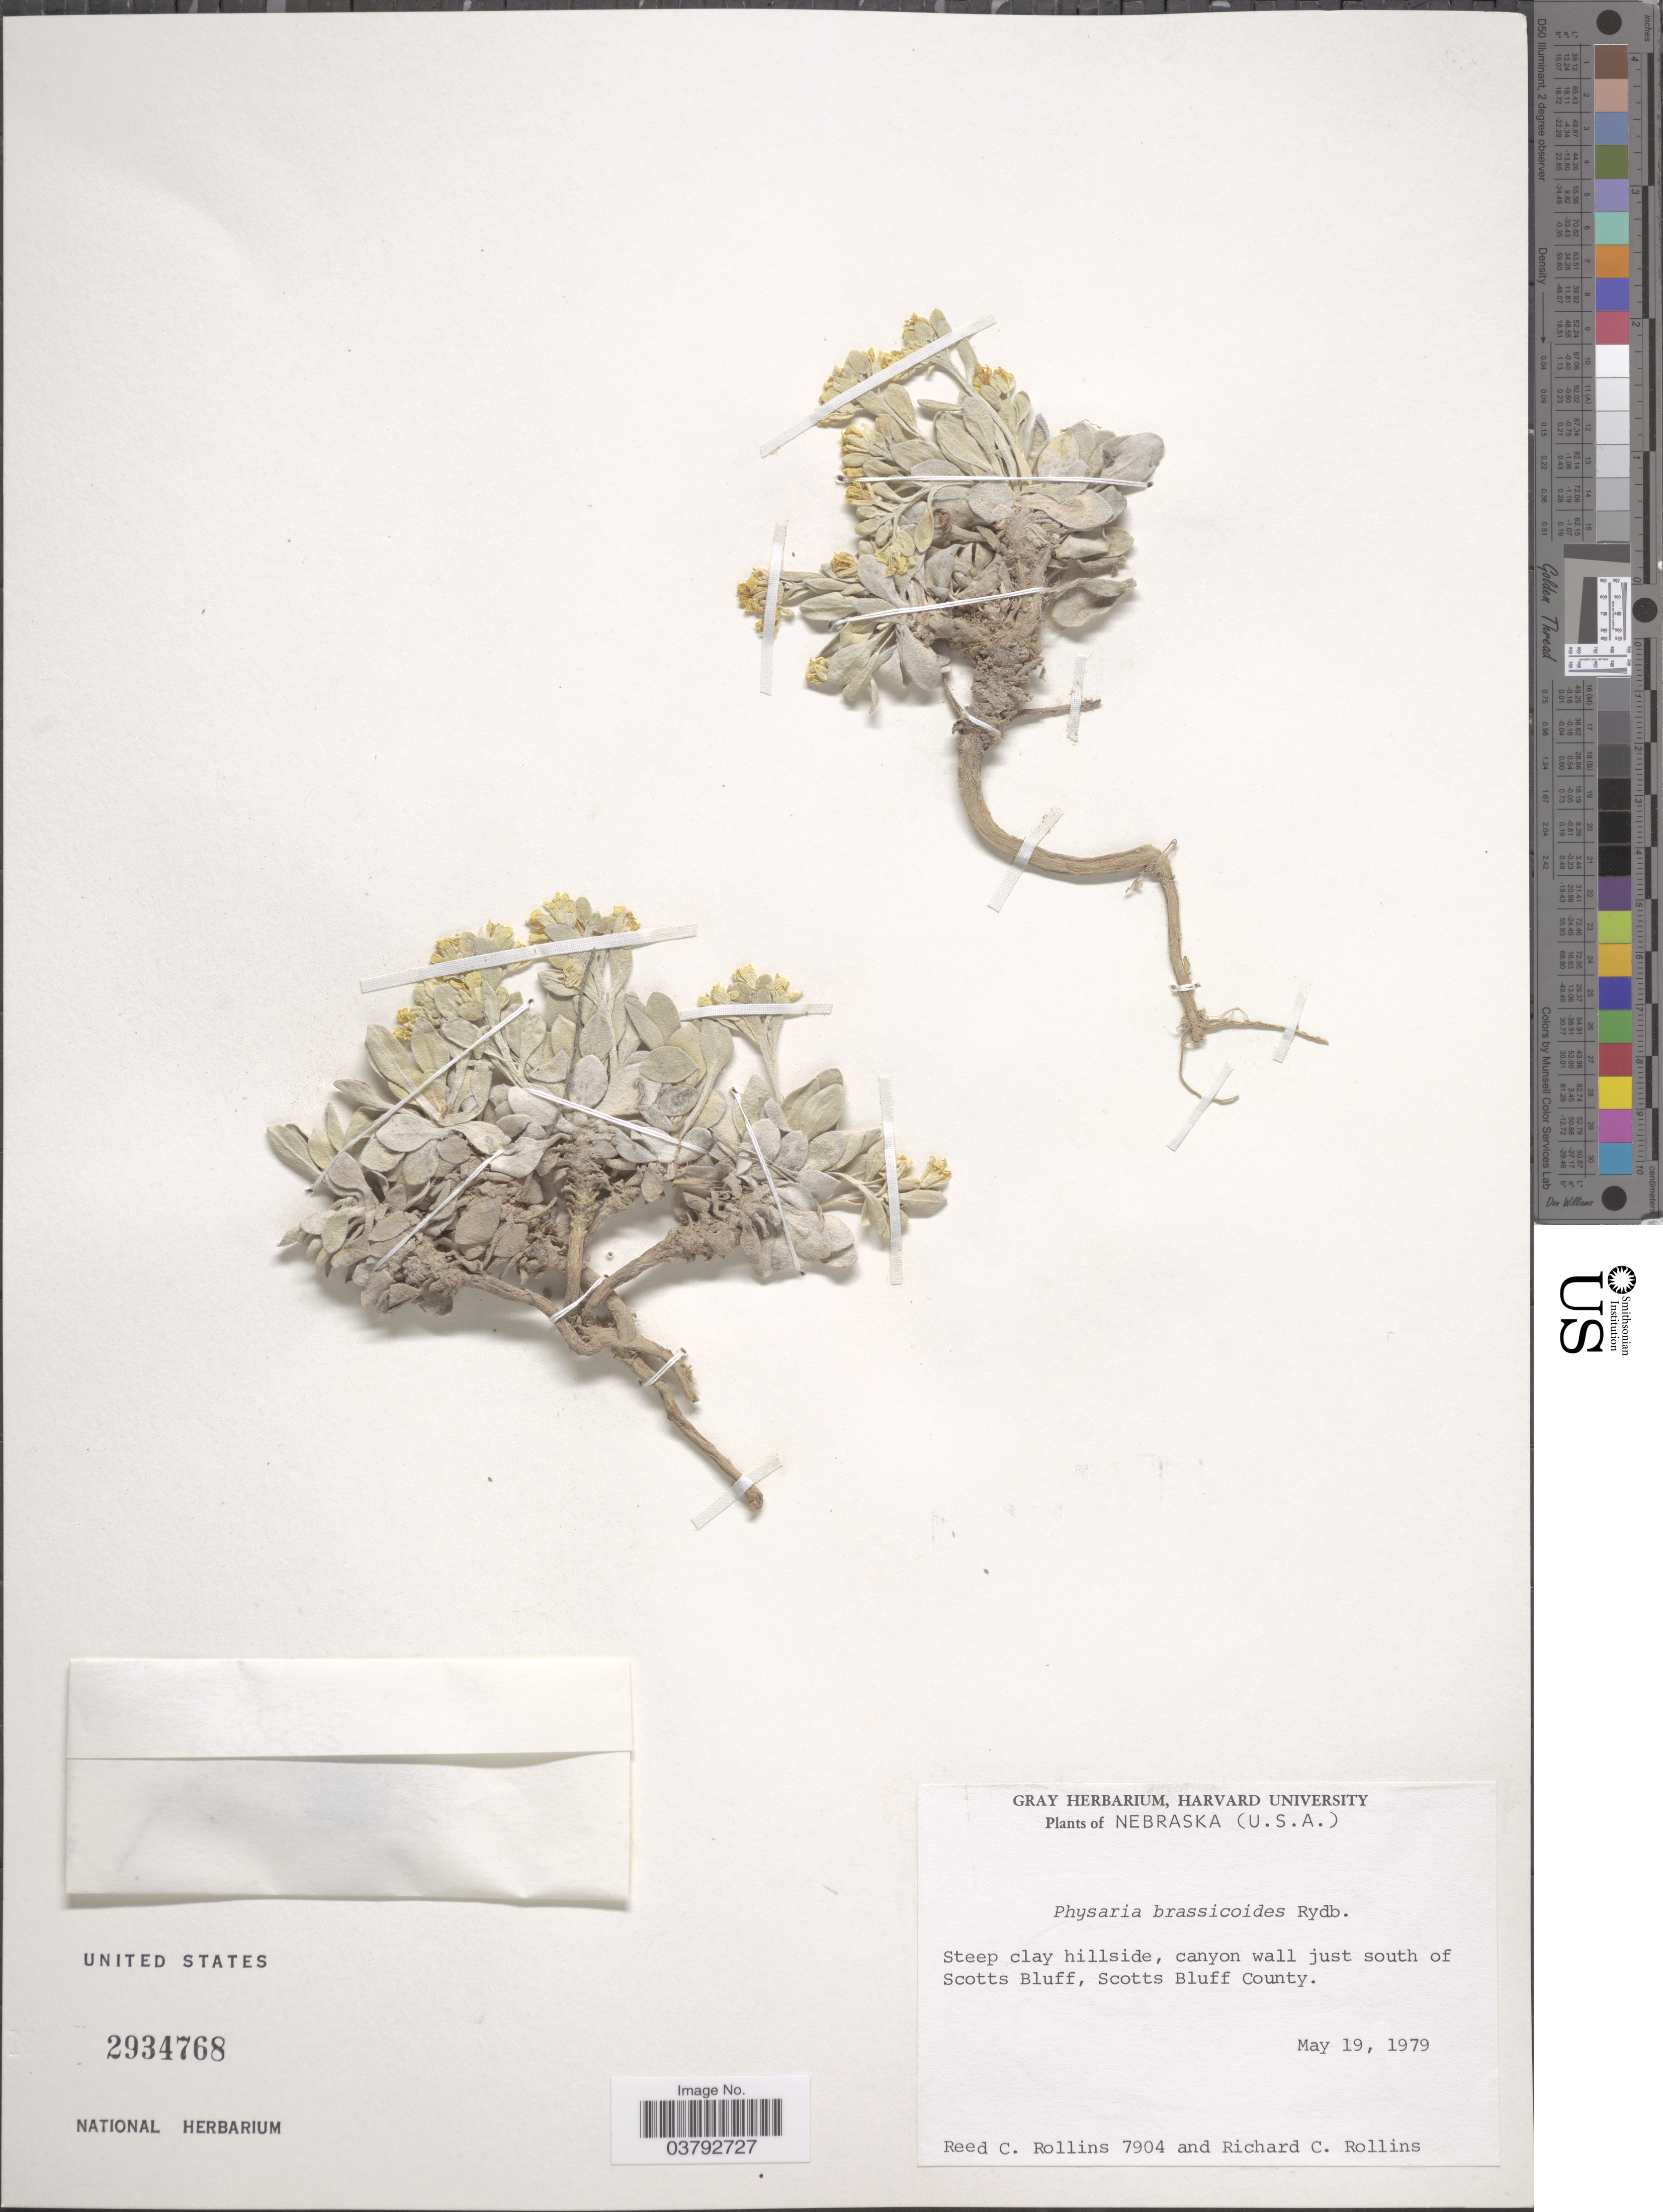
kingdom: Plantae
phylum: Tracheophyta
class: Magnoliopsida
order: Brassicales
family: Brassicaceae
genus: Physaria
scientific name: Physaria brassicoides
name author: Rydb.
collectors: R. C. Rollins & R. C. Rollins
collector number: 7904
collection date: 1979-05-19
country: United States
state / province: Nebraska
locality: Canyon wall just south of Scotts Bluff, Scotts Bluff County.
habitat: steep clay hillside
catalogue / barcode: US 2934768